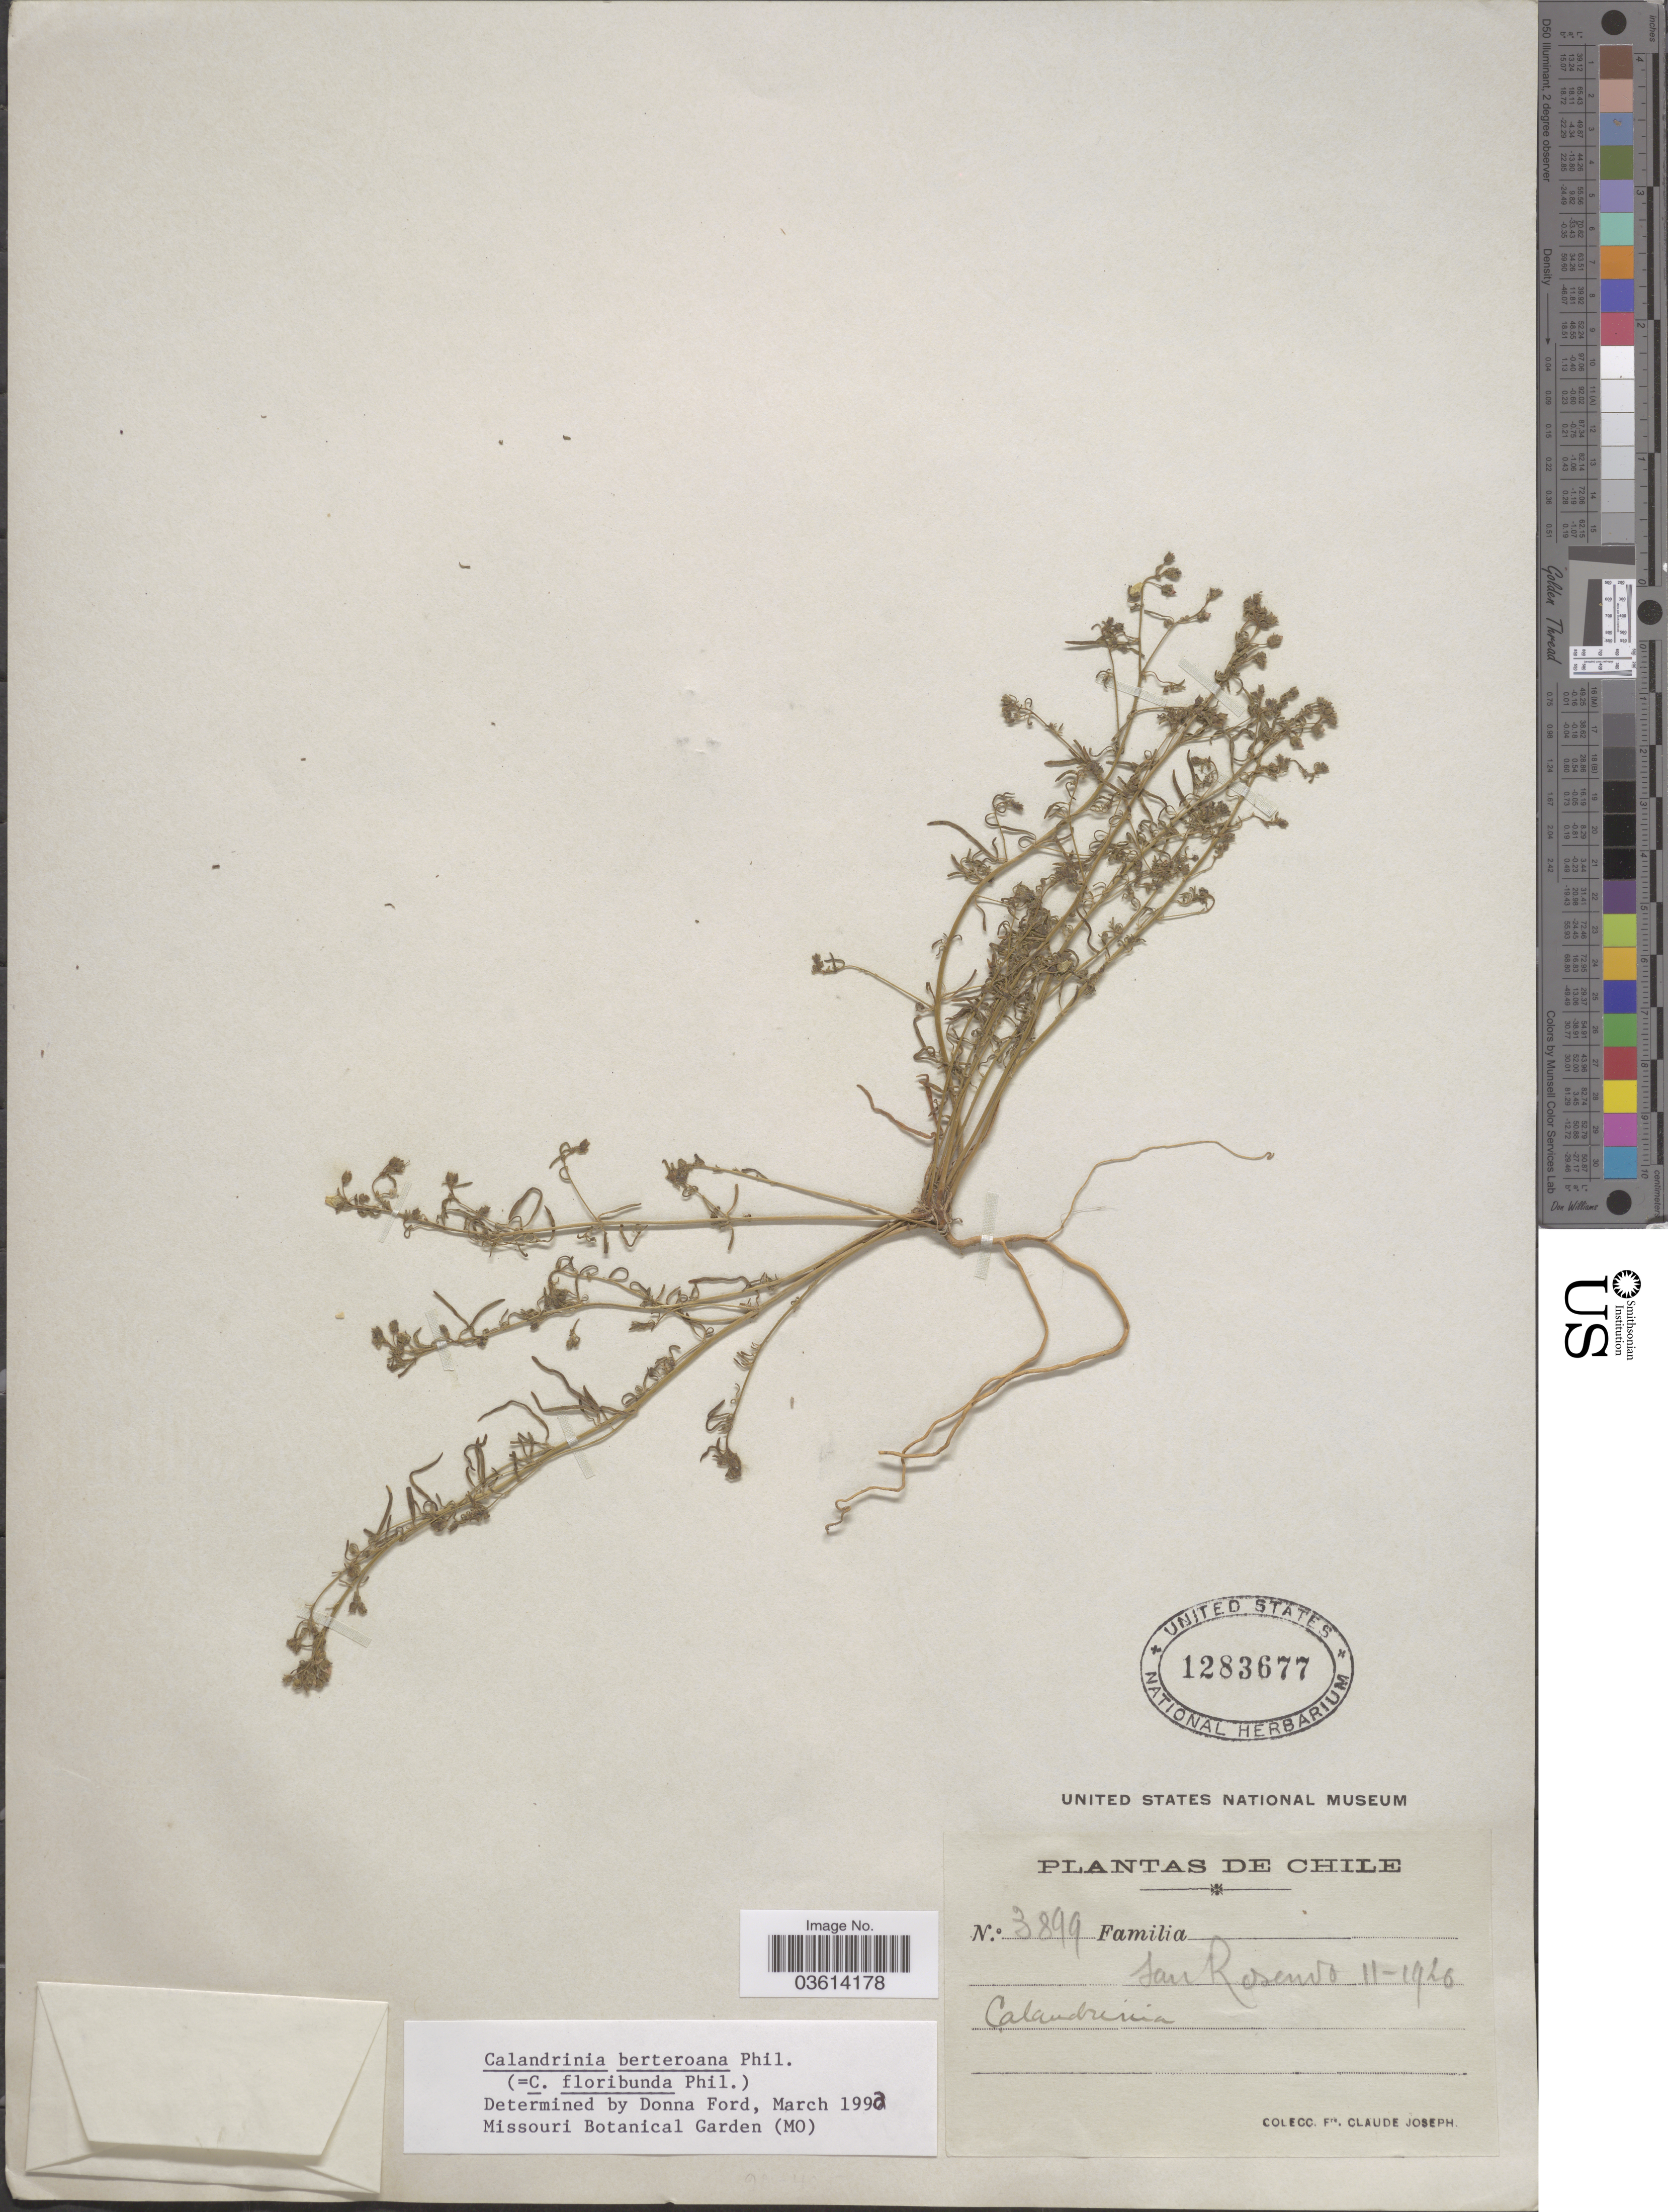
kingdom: Plantae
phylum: Tracheophyta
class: Magnoliopsida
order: Caryophyllales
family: Montiaceae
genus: Montiopsis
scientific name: Montiopsis berteroana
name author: (Phil.) D.I. Ford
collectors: Bro. Claude-Joseph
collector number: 3899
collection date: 1926-02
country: Chile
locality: San Rosendo.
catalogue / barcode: US 1283677